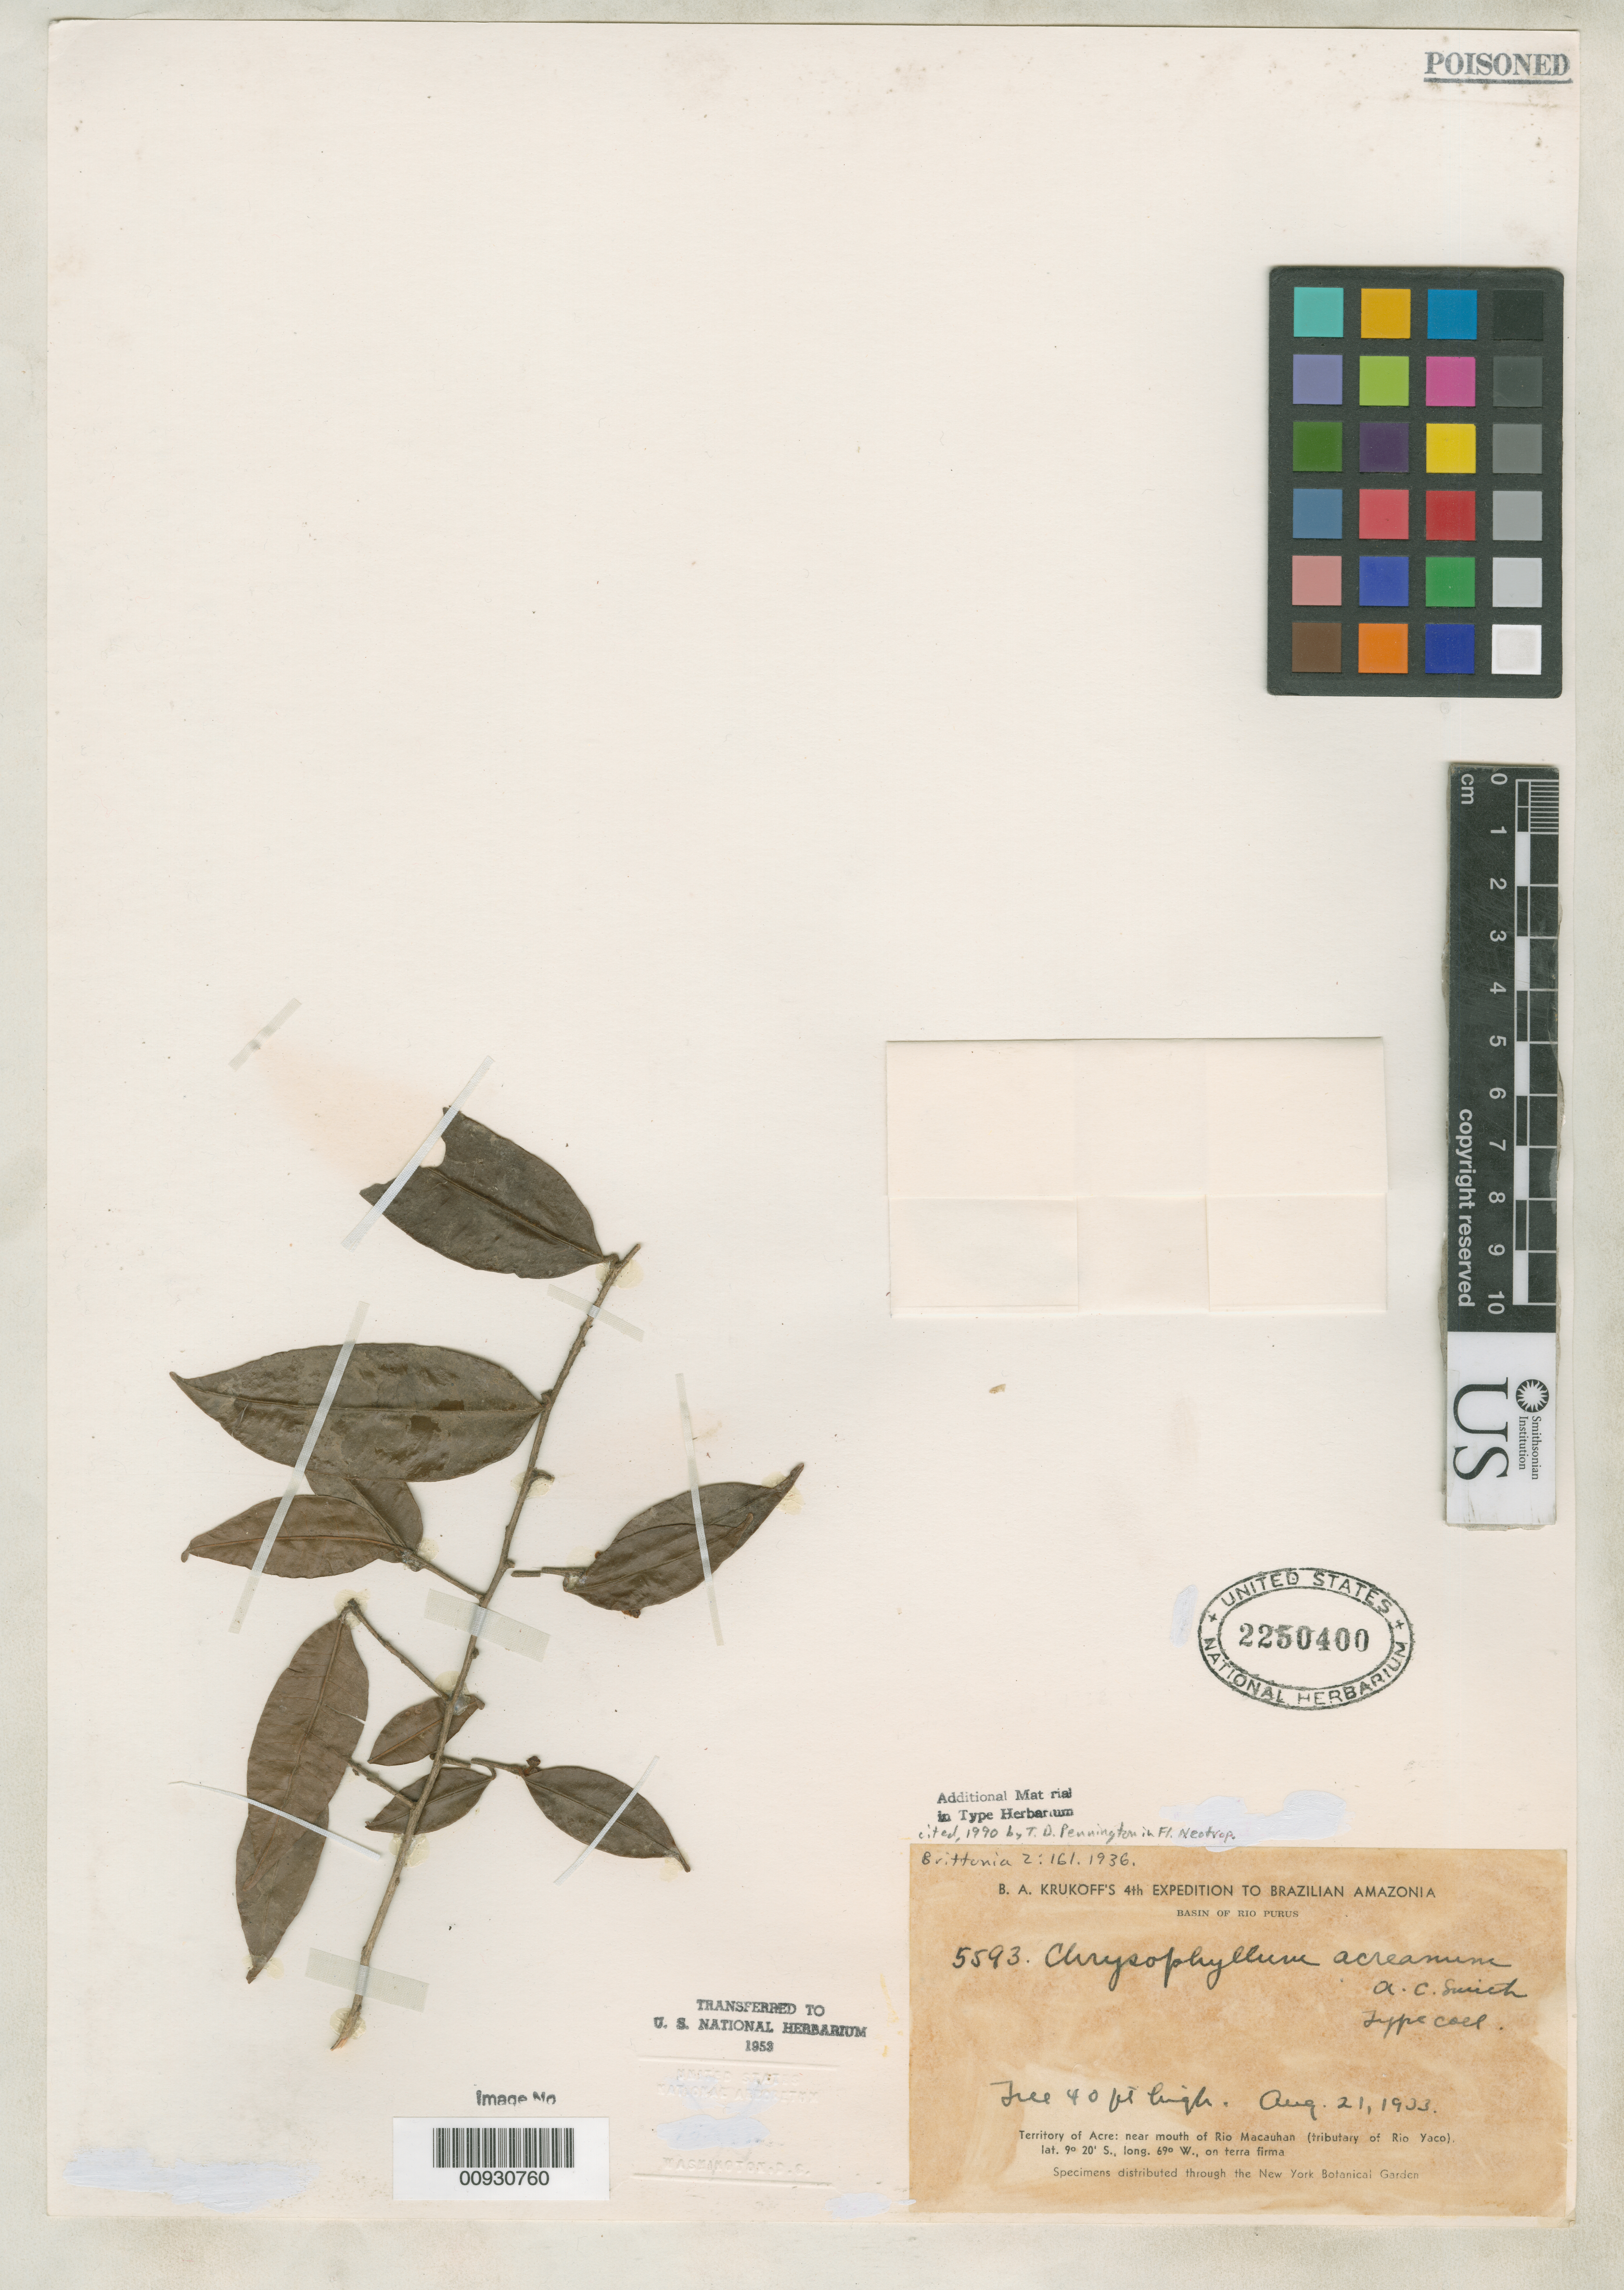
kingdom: Plantae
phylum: Tracheophyta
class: Magnoliopsida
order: Ericales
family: Sapotaceae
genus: Chrysophyllum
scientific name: Chrysophyllum acreanum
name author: A.C. Sm.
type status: Isotype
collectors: B. A. Krukoff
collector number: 5593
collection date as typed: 21 Aug 1933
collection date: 1933-08-21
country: Brazil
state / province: Acre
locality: Near mouth of Rio Macauhan.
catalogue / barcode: US 2250400